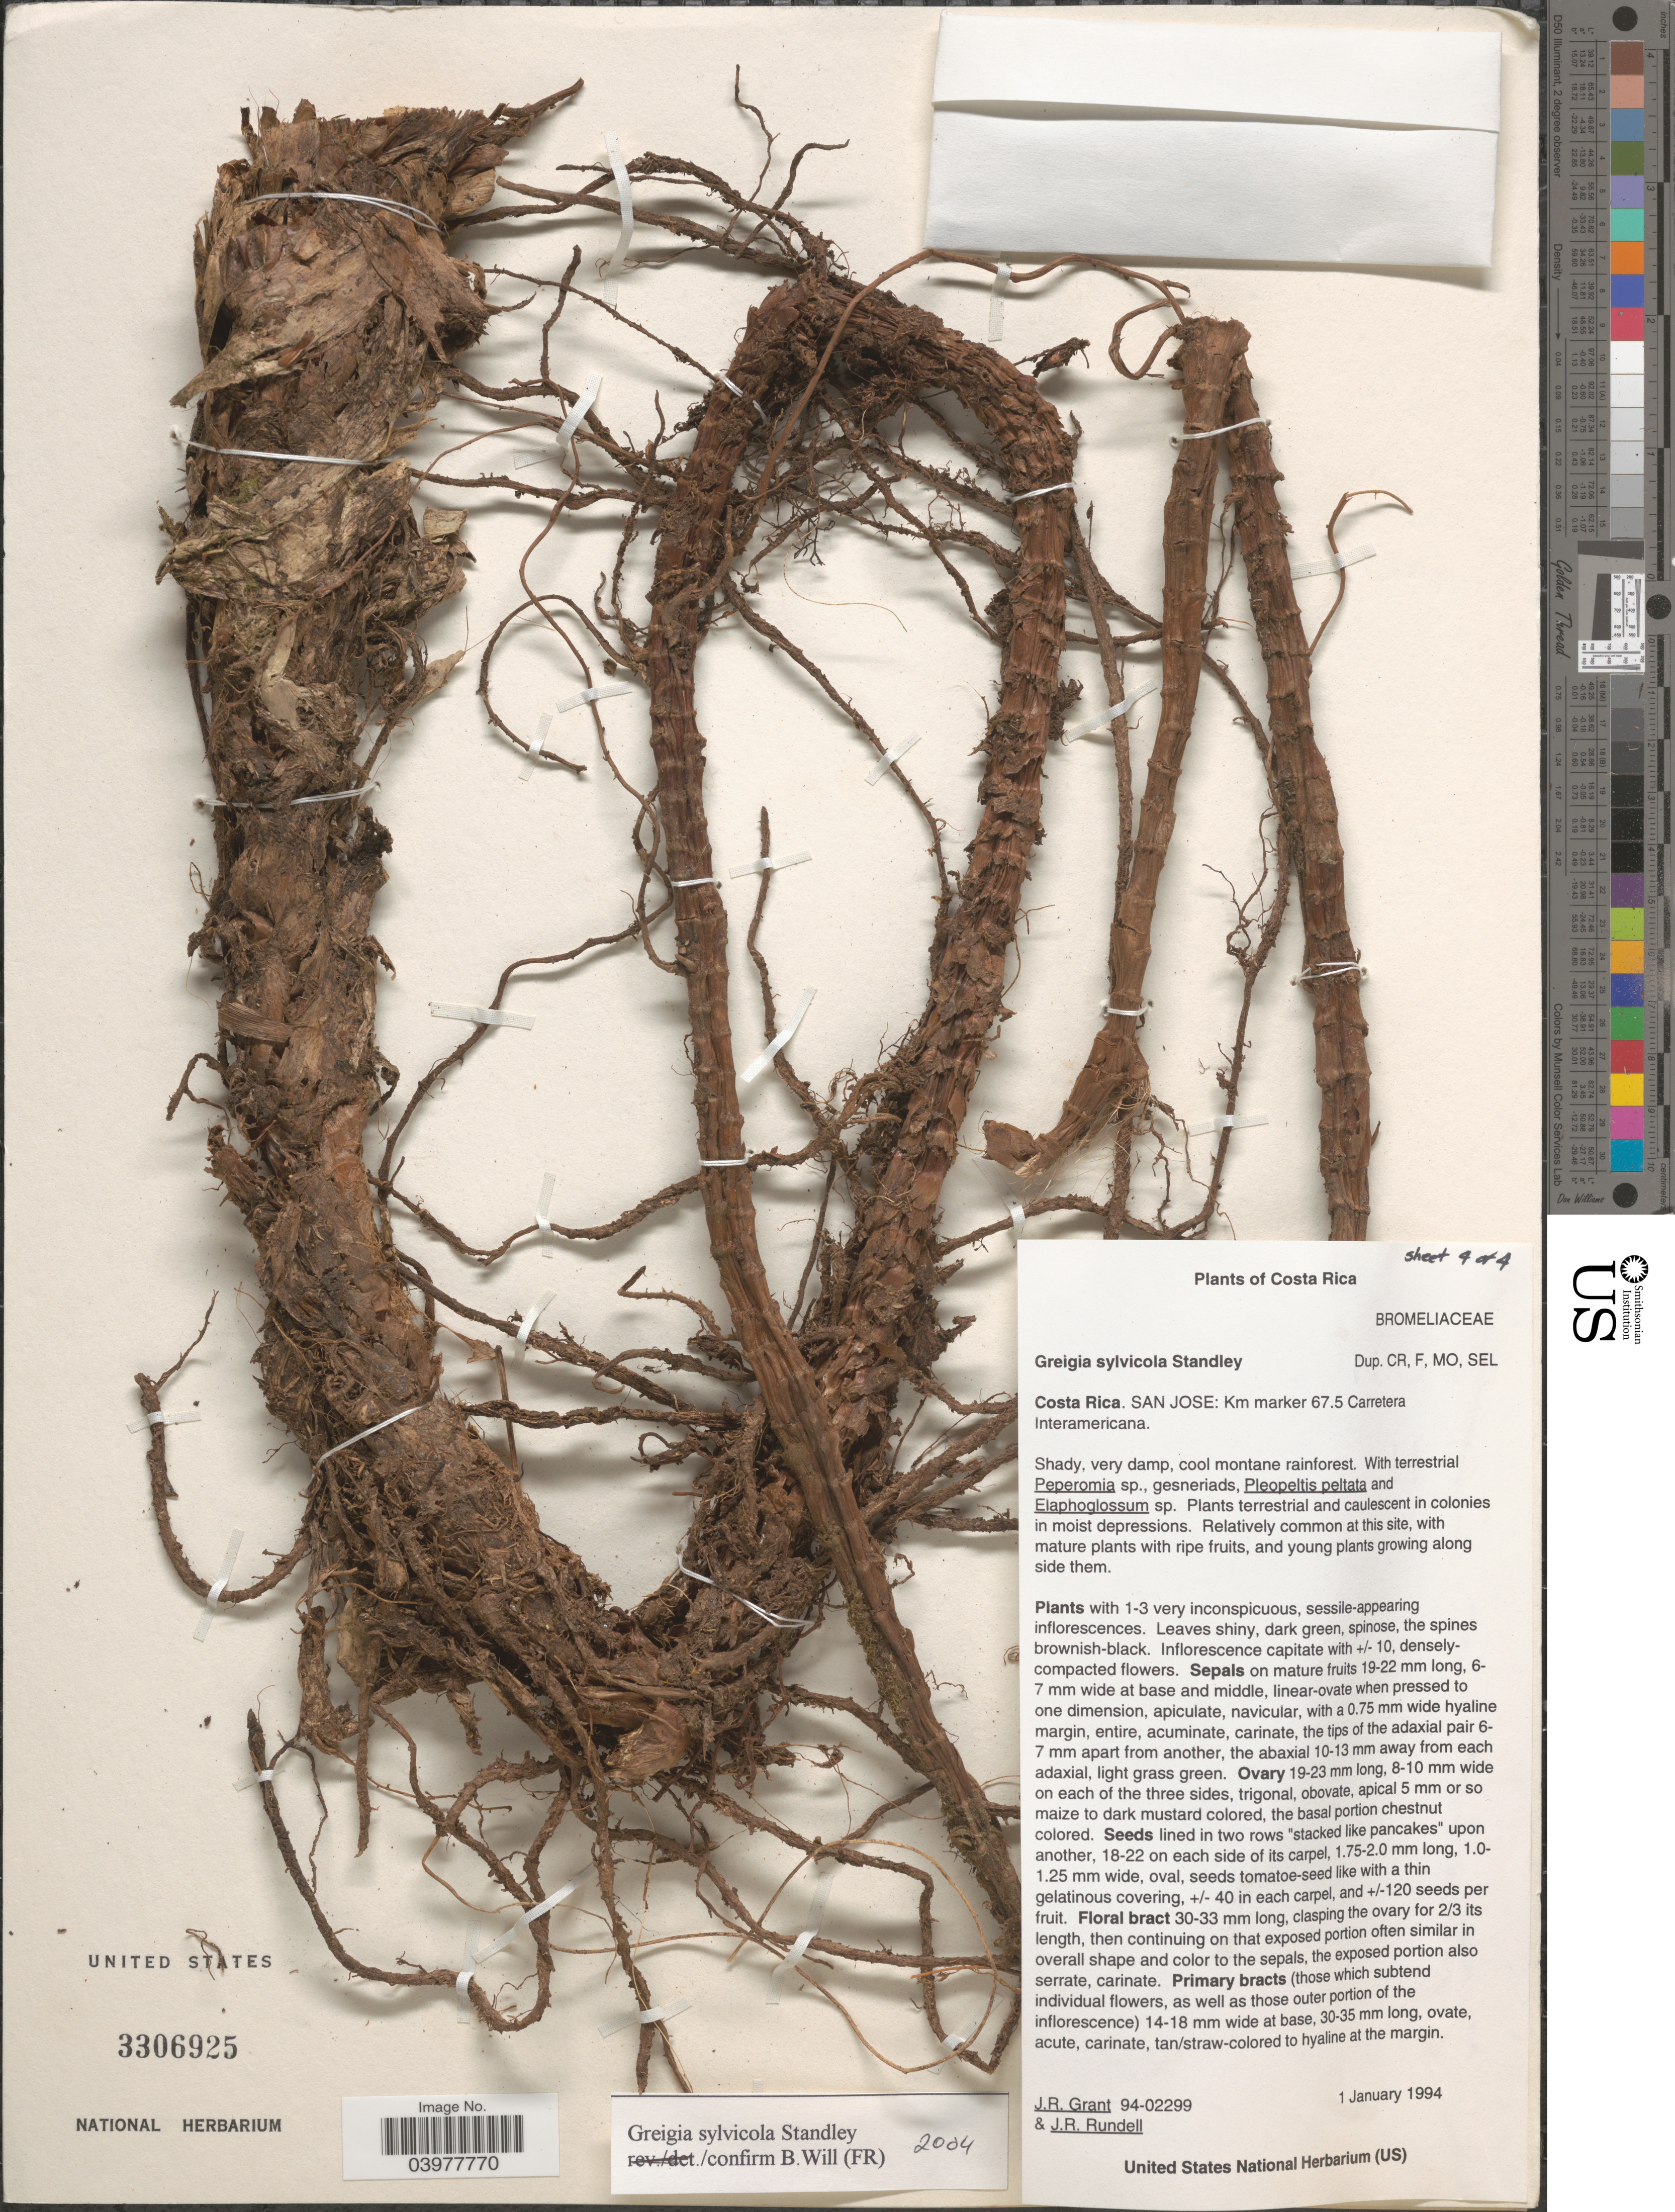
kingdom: Plantae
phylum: Tracheophyta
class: Liliopsida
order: Poales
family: Bromeliaceae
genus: Greigia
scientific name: Greigia sylvicola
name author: Standl.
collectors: J. Grant & J. R. Rundell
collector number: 94-02299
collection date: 1994-01-01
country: Costa Rica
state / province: San José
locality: Km marker 67.5 Carretera Interamericana.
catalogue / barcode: US 3306925